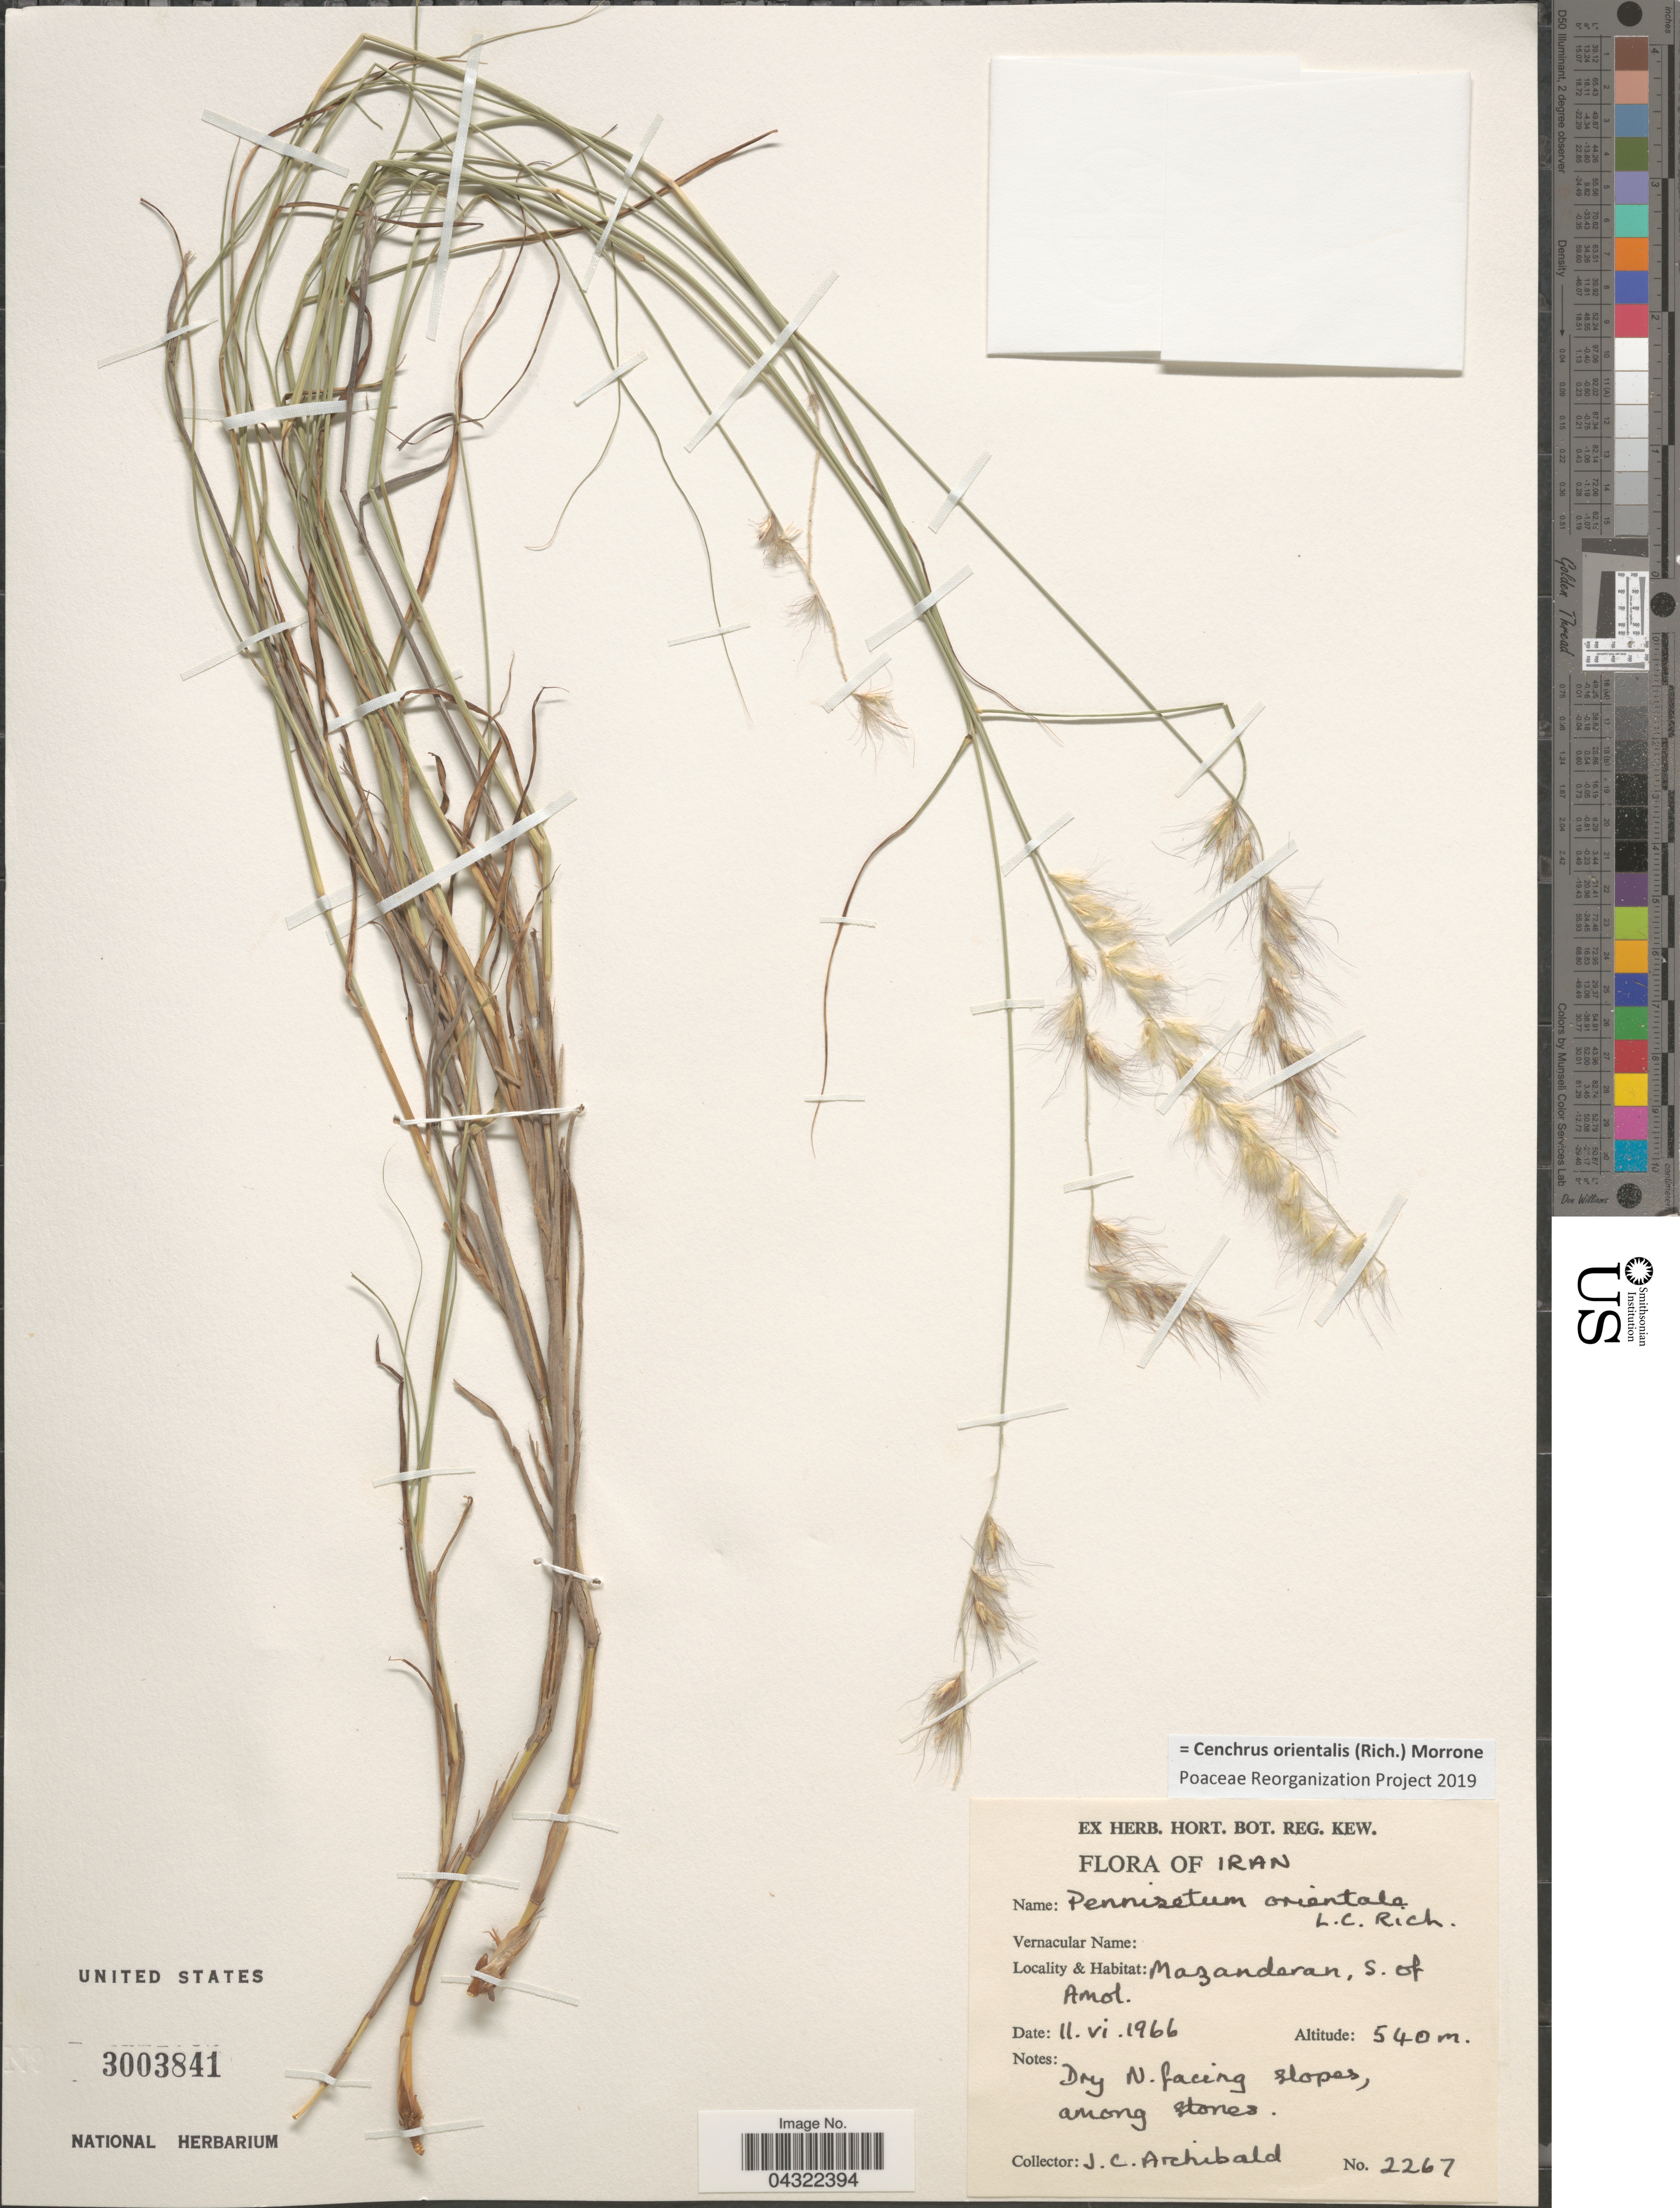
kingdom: Plantae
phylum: Tracheophyta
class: Liliopsida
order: Poales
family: Poaceae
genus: Cenchrus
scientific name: Cenchrus orientalis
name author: (Rich.) Morrone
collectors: J. Archibald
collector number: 2267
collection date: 1966-06-11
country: Iran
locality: Mazandaran, S. of Amol. Dry N. facing slopes, among stones.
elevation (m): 540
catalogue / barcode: US 3003841